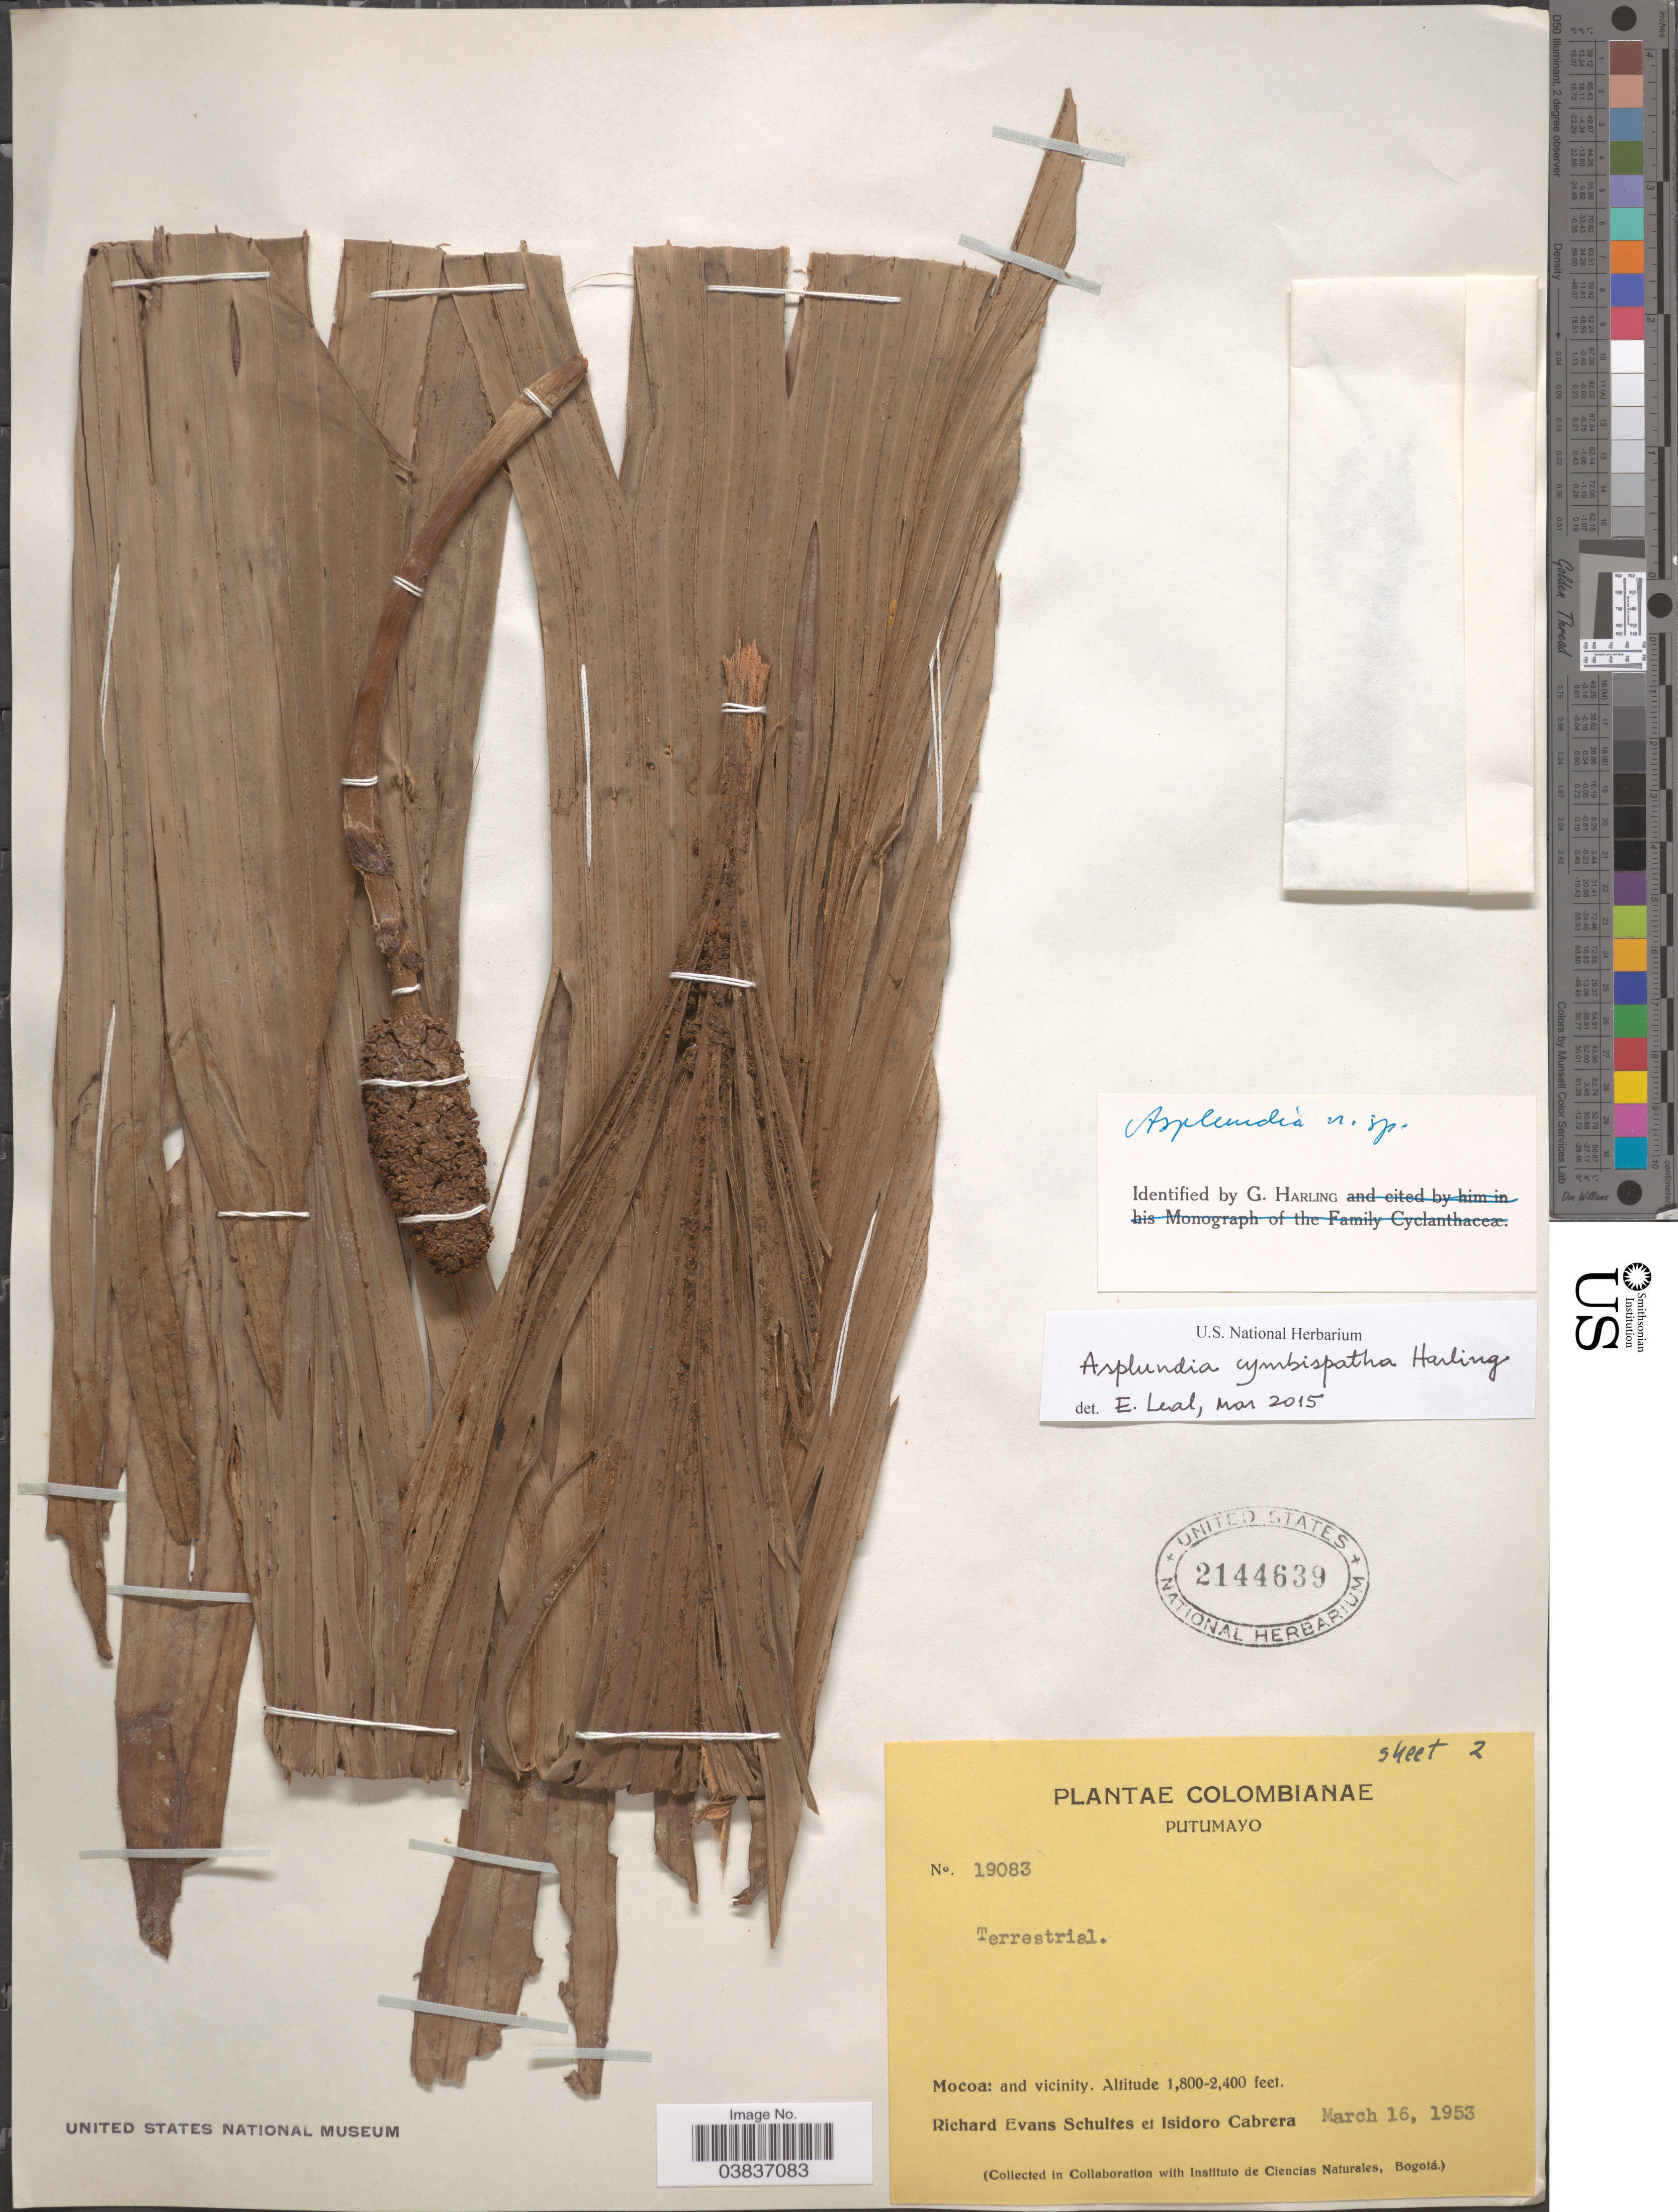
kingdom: Plantae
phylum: Tracheophyta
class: Liliopsida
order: Pandanales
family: Cyclanthaceae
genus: Asplundia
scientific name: Asplundia cymbispatha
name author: Harling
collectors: R. E. Schultes & I. Cabrera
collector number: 19083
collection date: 1953-03-16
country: Colombia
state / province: Putumayo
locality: Mocoa: and vicinity.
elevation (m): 549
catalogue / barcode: US 2144639